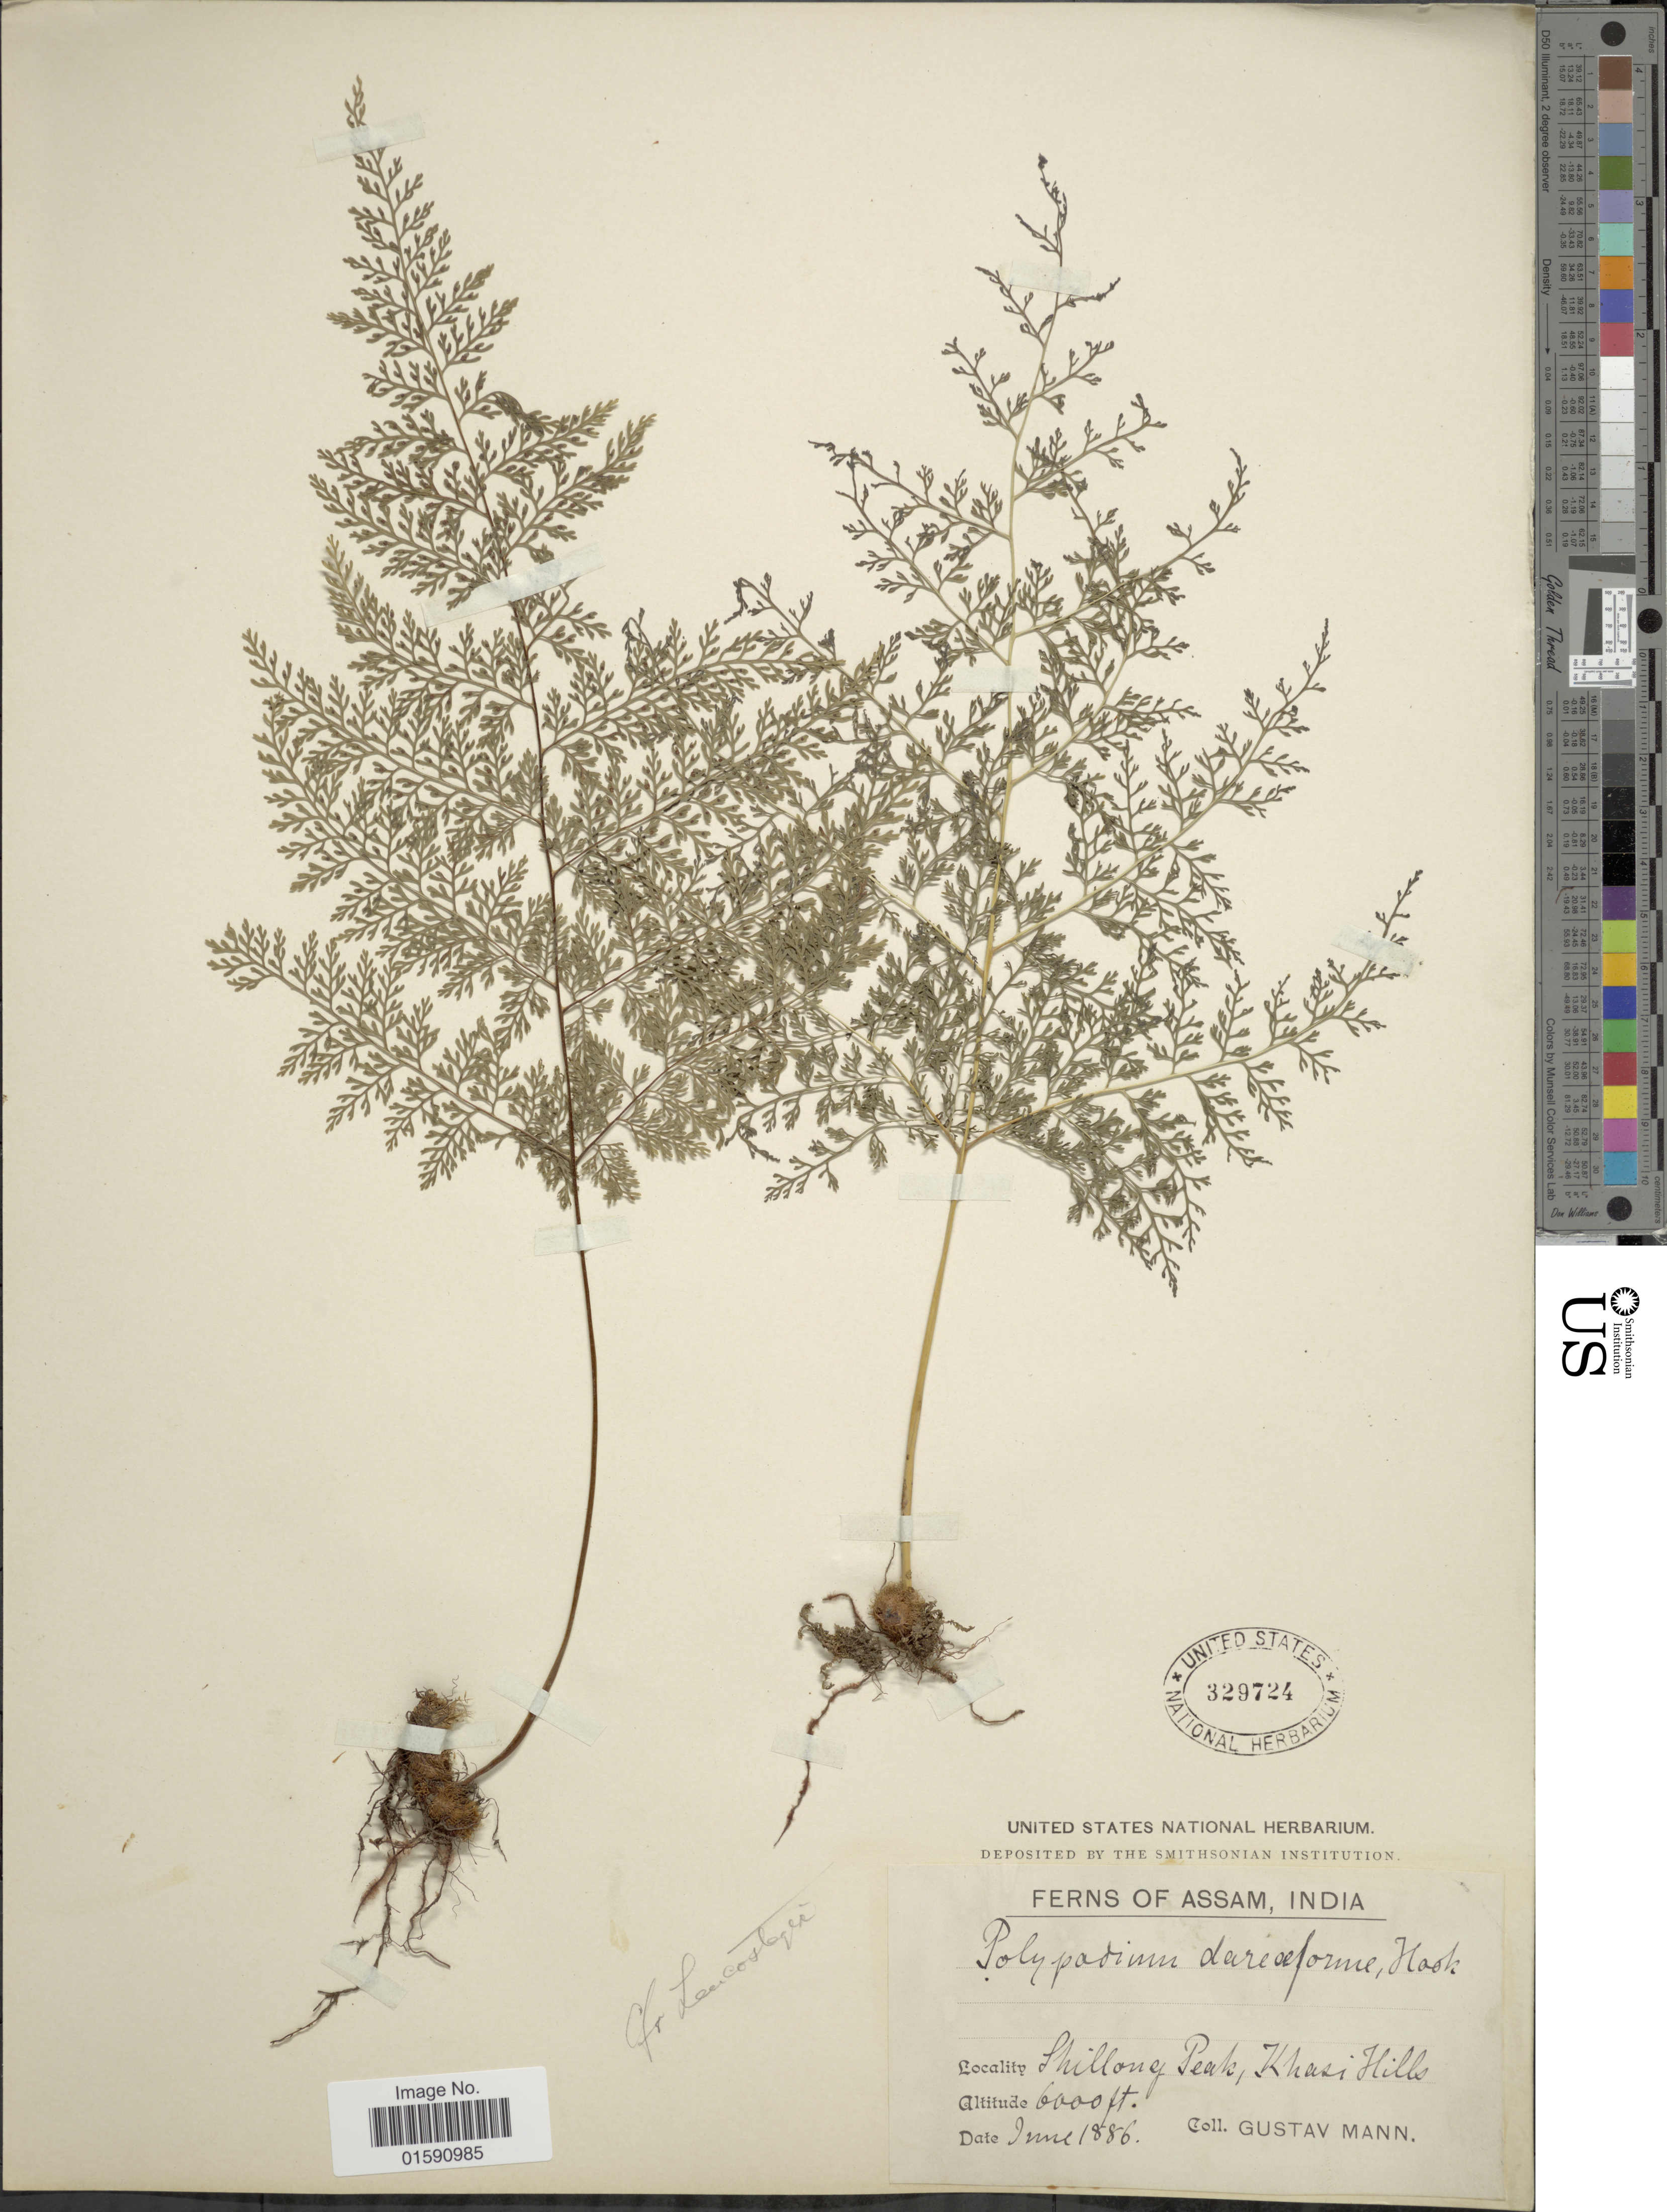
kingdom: Plantae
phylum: Tracheophyta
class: Polypodiopsida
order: Polypodiales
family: Polypodiaceae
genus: Gymnogrammitis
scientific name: Gymnogrammitis dareiformis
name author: (Hook.) Ching ex Tardieu & C. Chr.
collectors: G. Mann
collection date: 1886-06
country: India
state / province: Meghalaya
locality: Shillong Peak, Khasi Hills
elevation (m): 1829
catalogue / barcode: US 329724